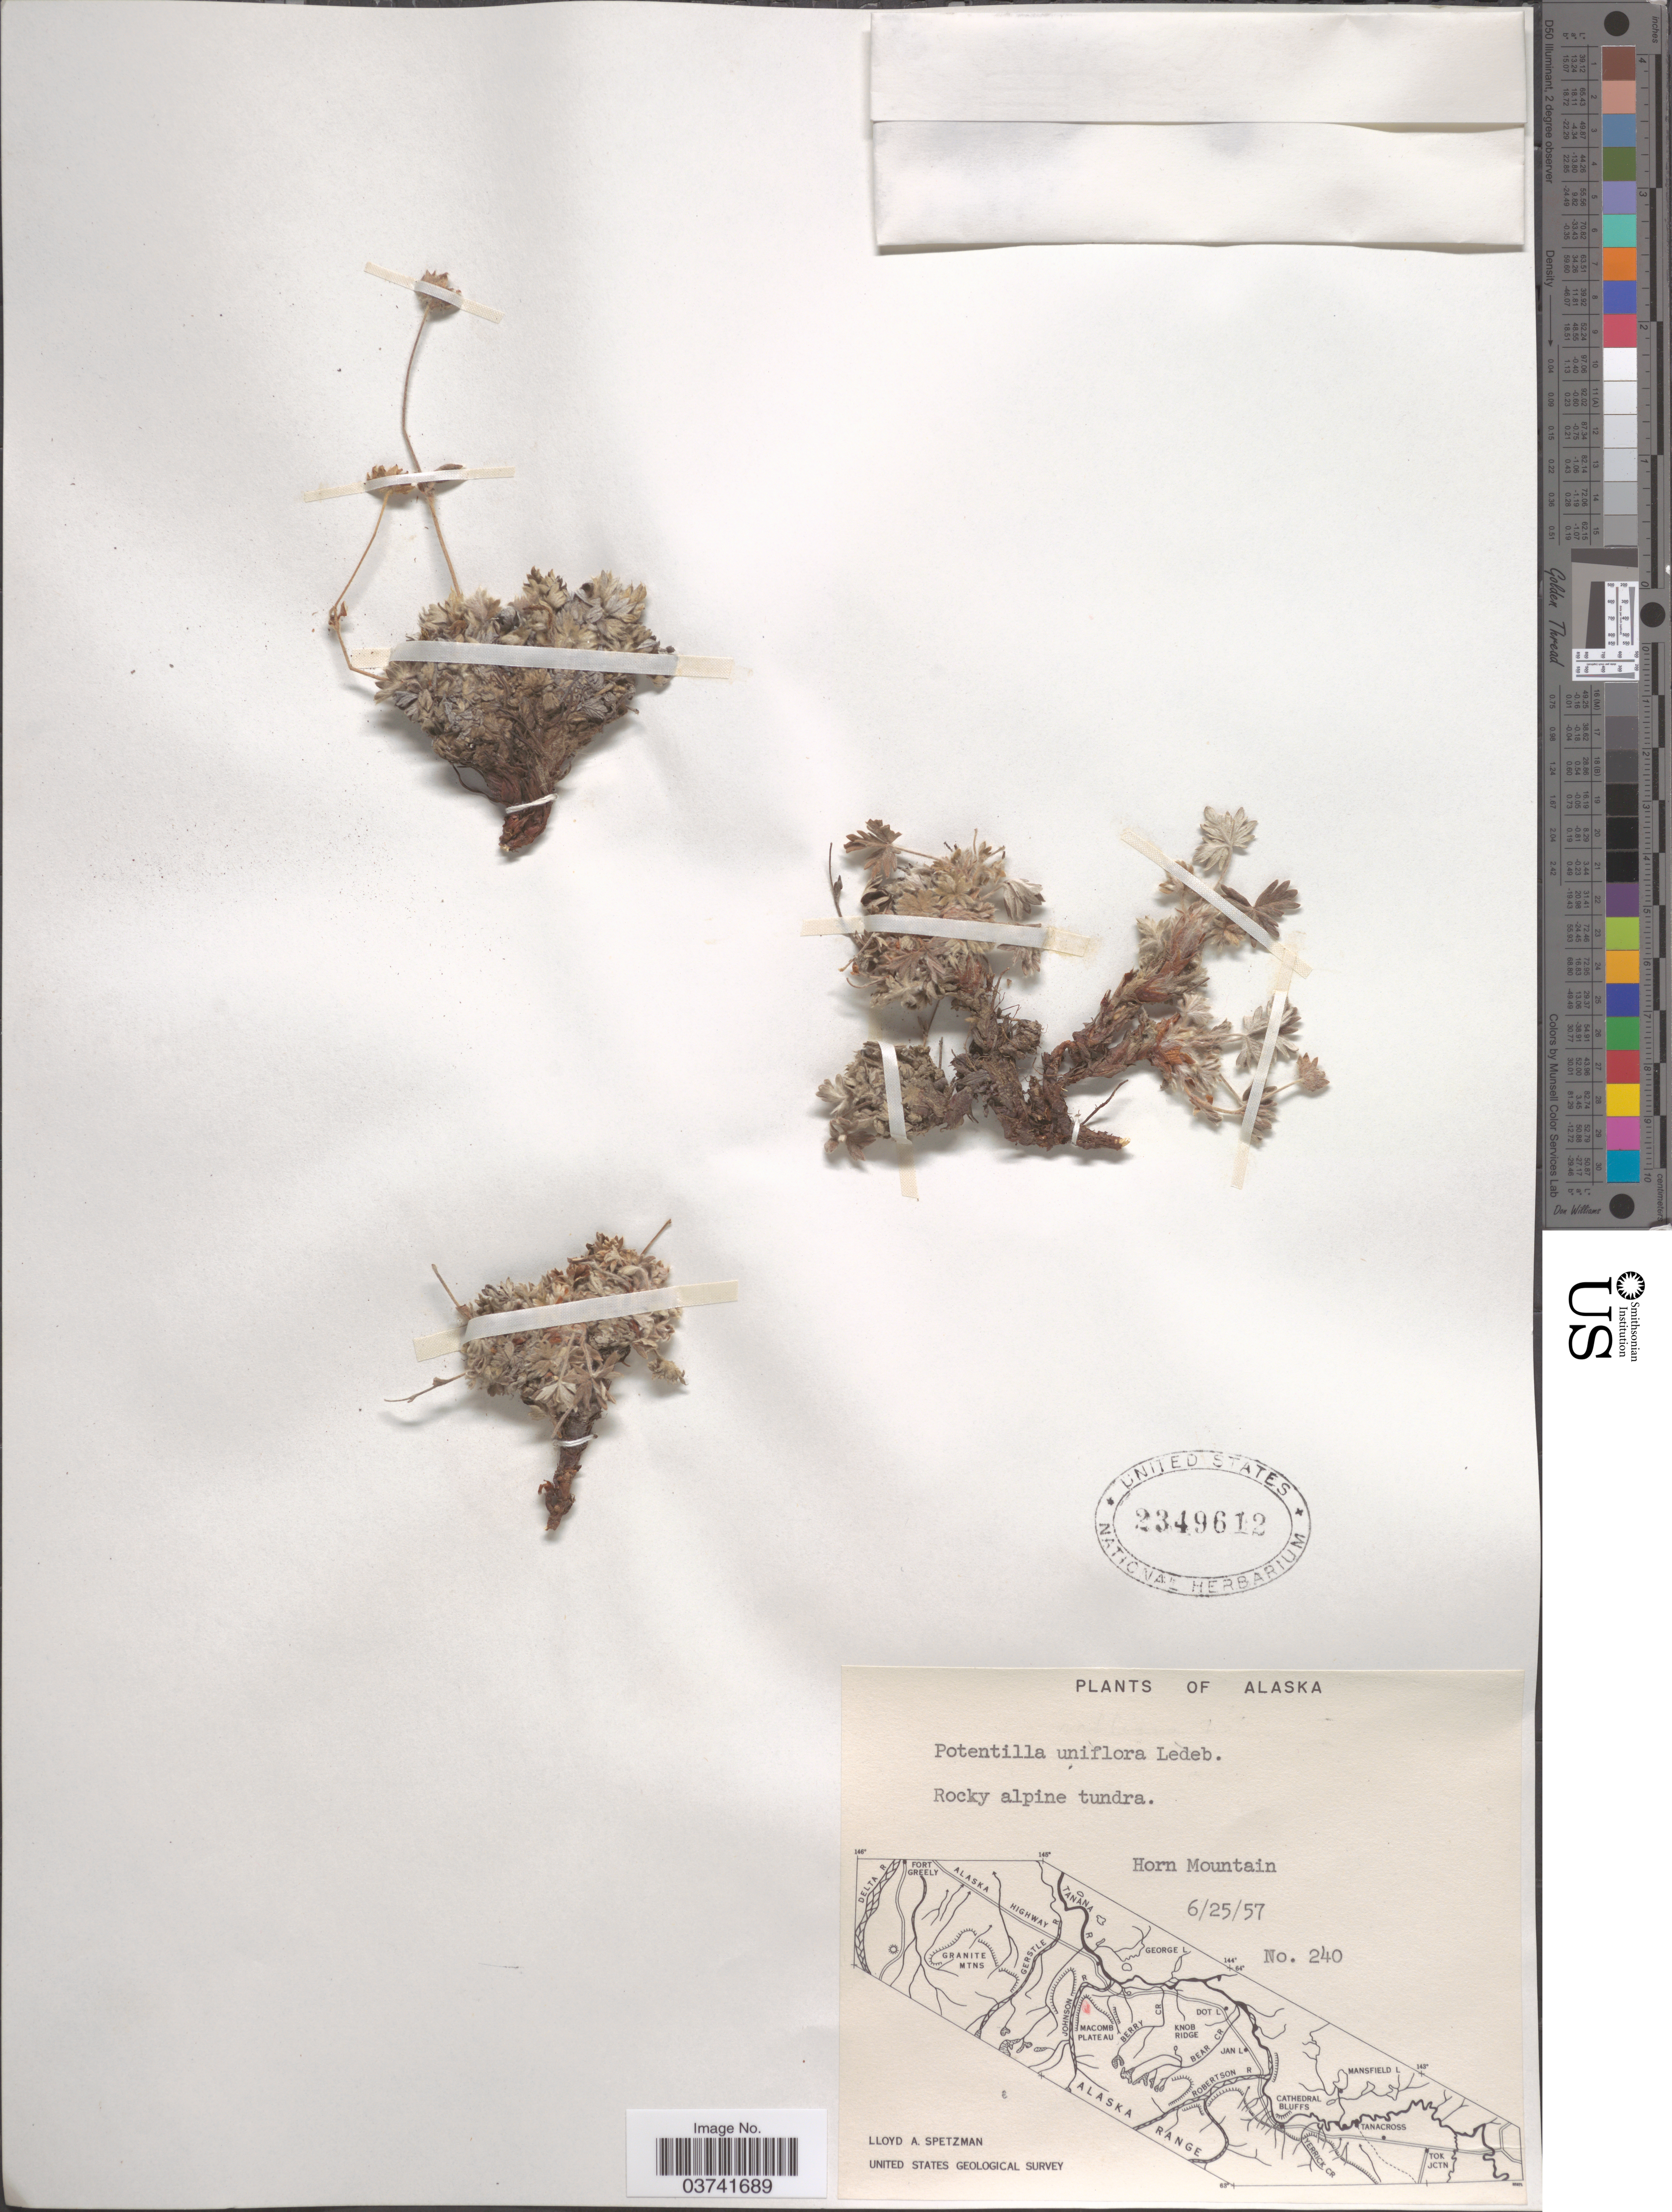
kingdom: Plantae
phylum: Tracheophyta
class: Magnoliopsida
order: Rosales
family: Rosaceae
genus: Potentilla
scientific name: Potentilla uniflora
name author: Ledeb.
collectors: L. Spetzman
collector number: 240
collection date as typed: Transcribed d/m/y: 25/6/57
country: United States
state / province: Alaska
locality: Horn Mountain.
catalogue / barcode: US 2349612